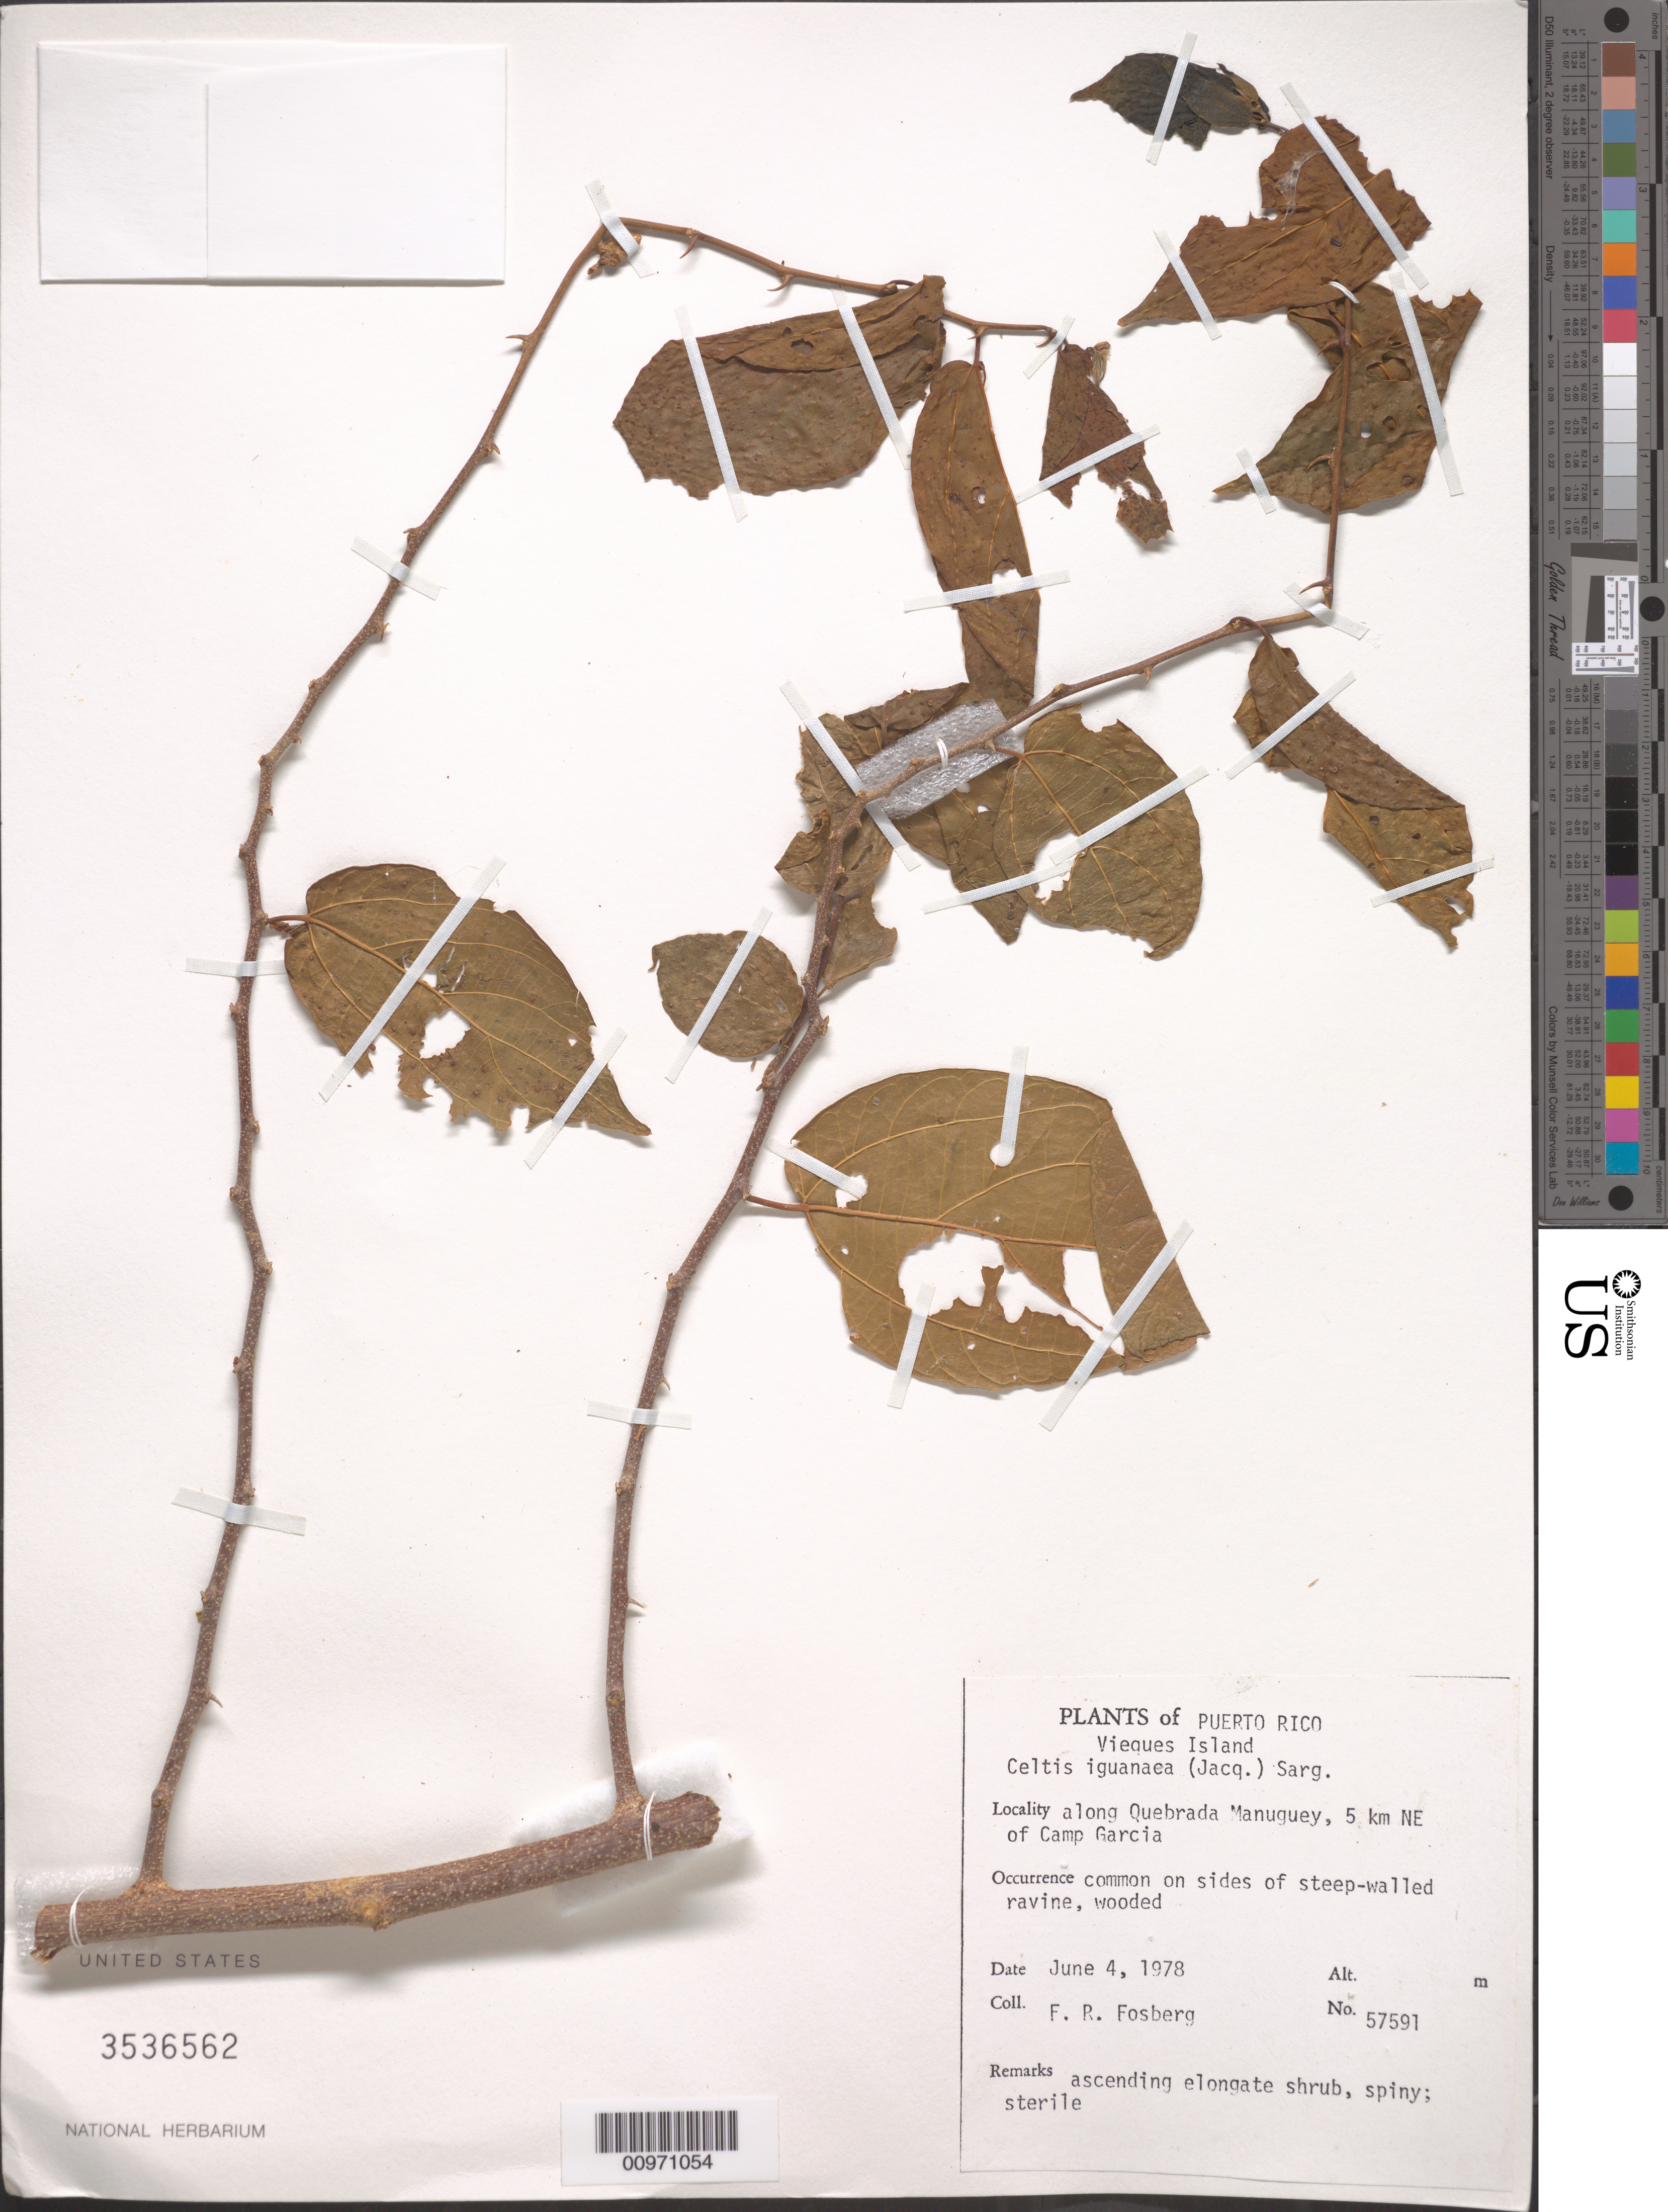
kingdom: Plantae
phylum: Tracheophyta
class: Magnoliopsida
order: Rosales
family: Cannabaceae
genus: Celtis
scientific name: Celtis iguanaea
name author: (Jacq.) Sarg.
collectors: F. R. Fosberg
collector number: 57591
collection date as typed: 04 Jun 1978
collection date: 1978-06-04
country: Puerto Rico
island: Vieques I.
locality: Along Quebrada Manuguey, 5 km NE of Camp Garcia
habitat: On sides of steep-walled ravine, wooded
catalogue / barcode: US 3536562